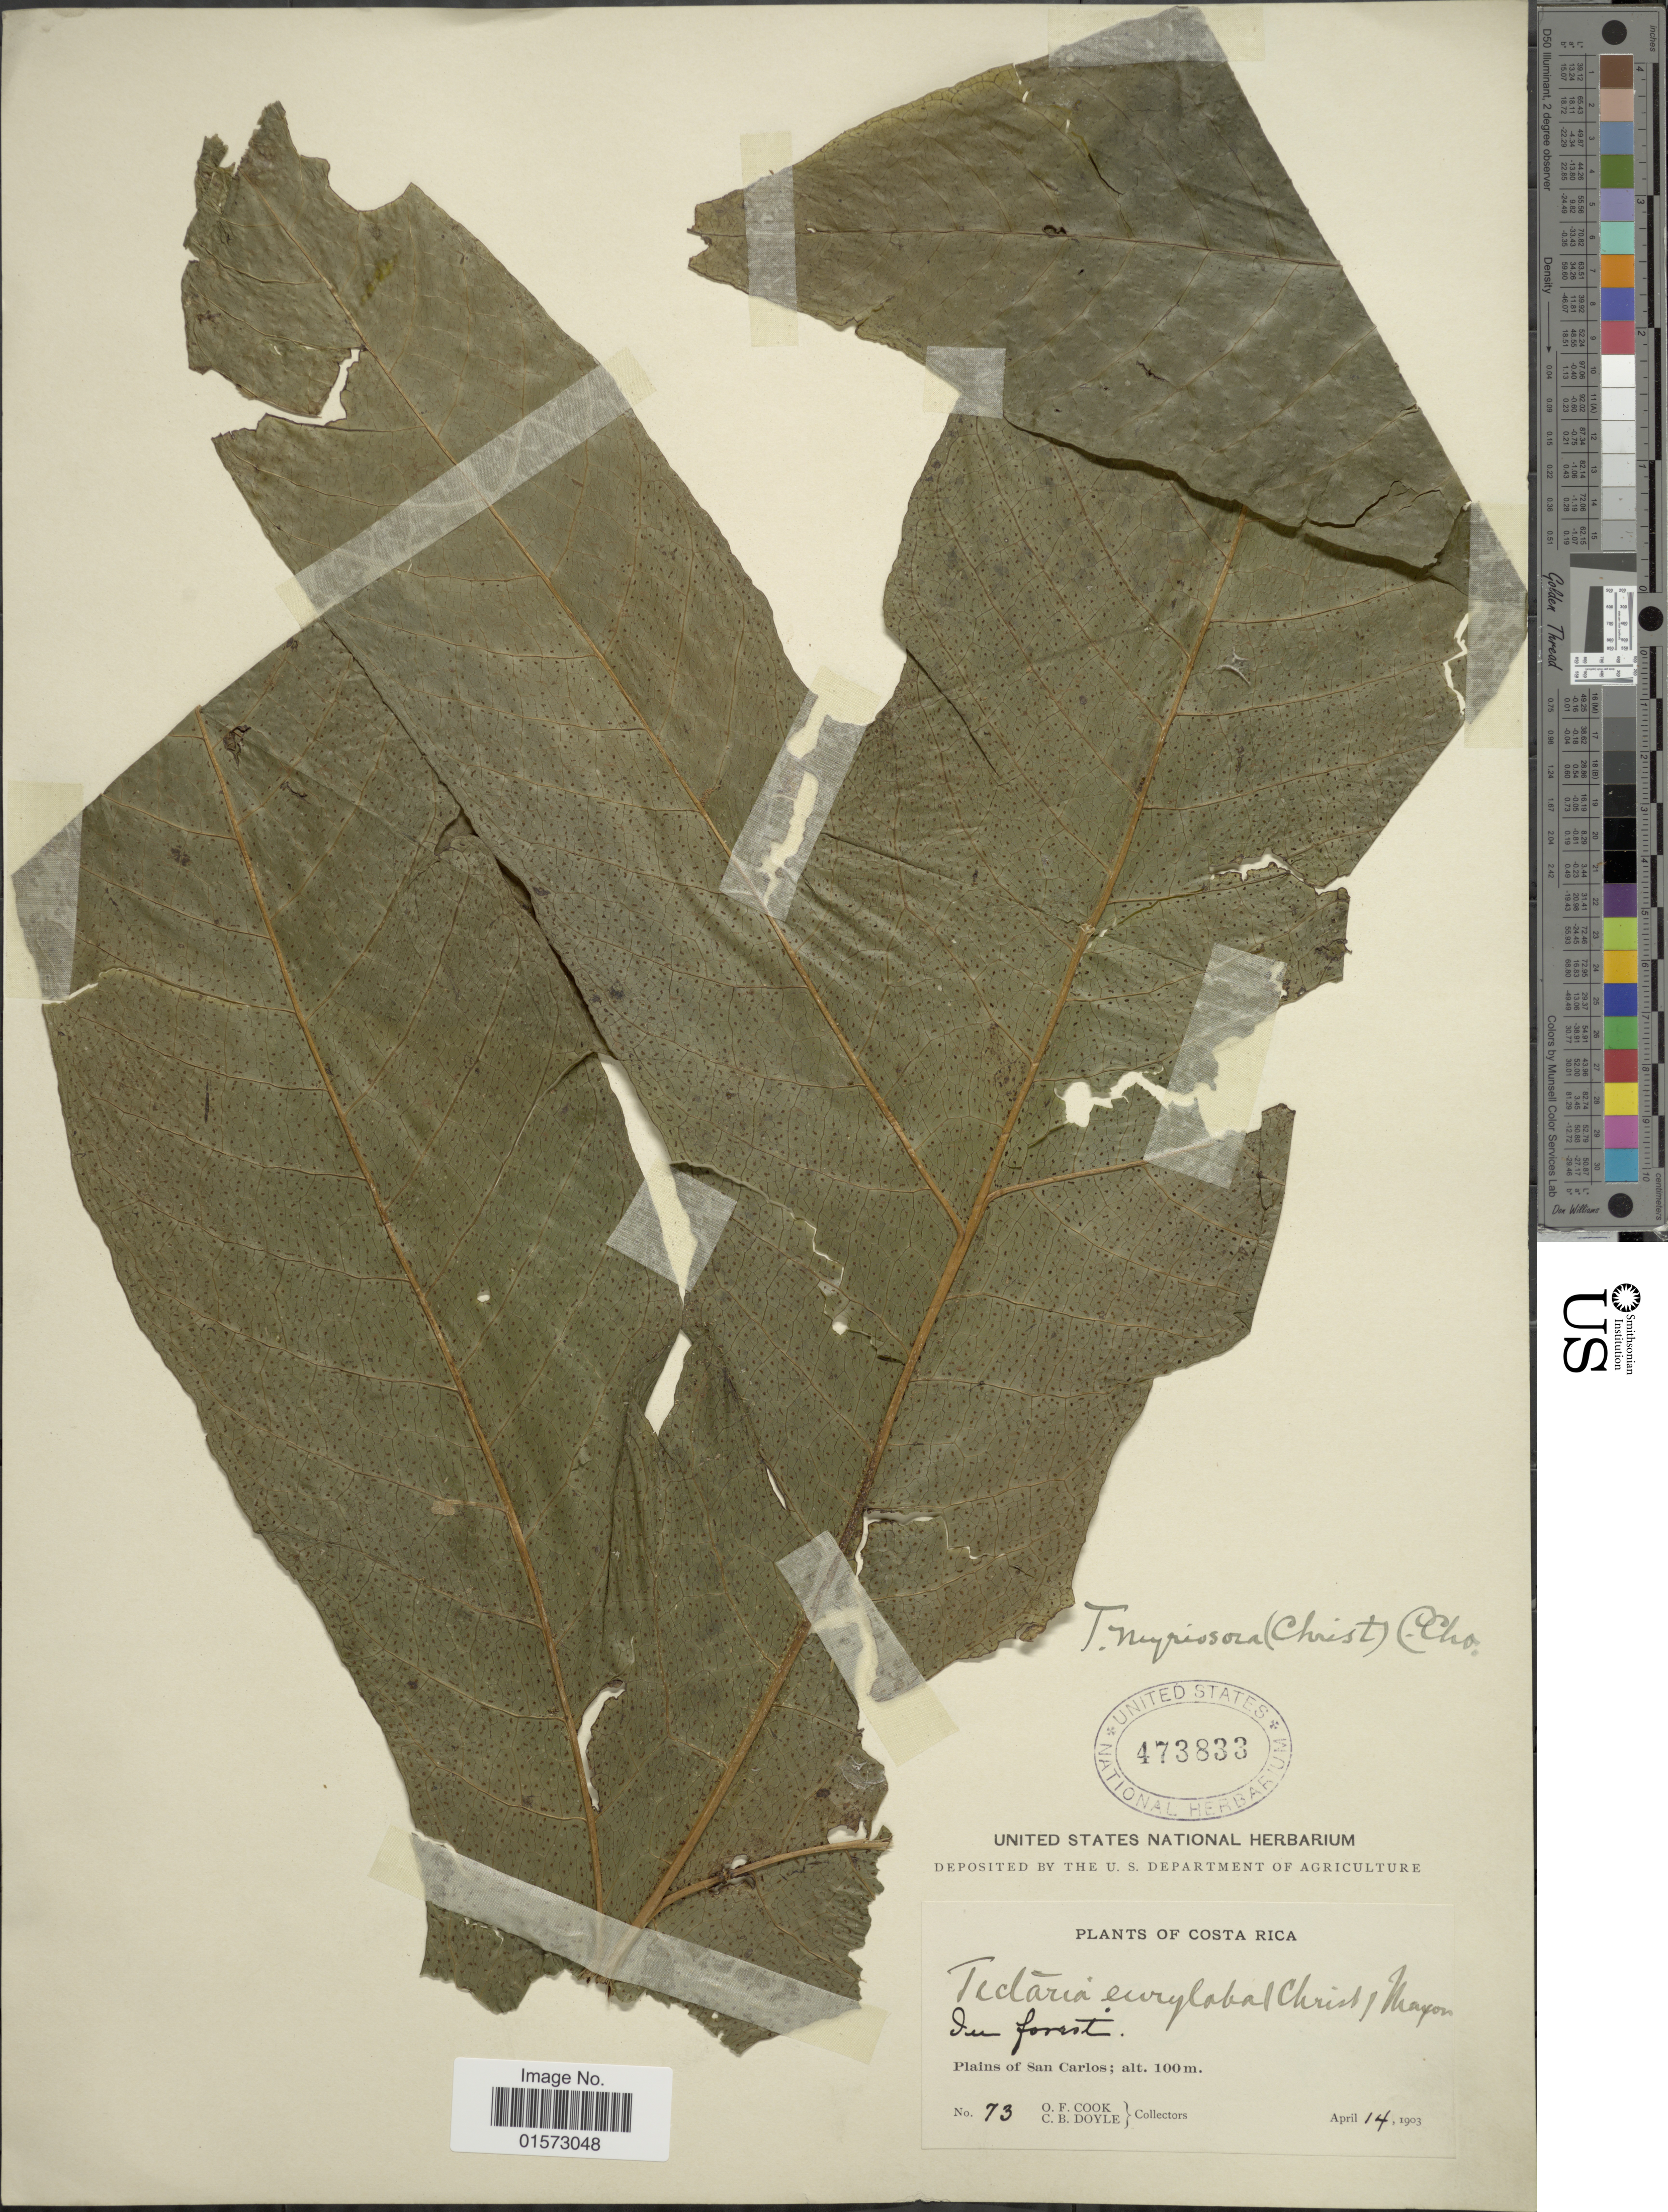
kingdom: Plantae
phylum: Tracheophyta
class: Polypodiopsida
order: Polypodiales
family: Tectariaceae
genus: Tectaria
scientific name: Tectaria draconoptera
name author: (D.C. Eaton) Copel.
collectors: O. F. Cook & C. Doyle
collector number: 73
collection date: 1903-04-14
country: Costa Rica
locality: Plains of San Carlos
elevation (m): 100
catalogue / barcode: US 473833